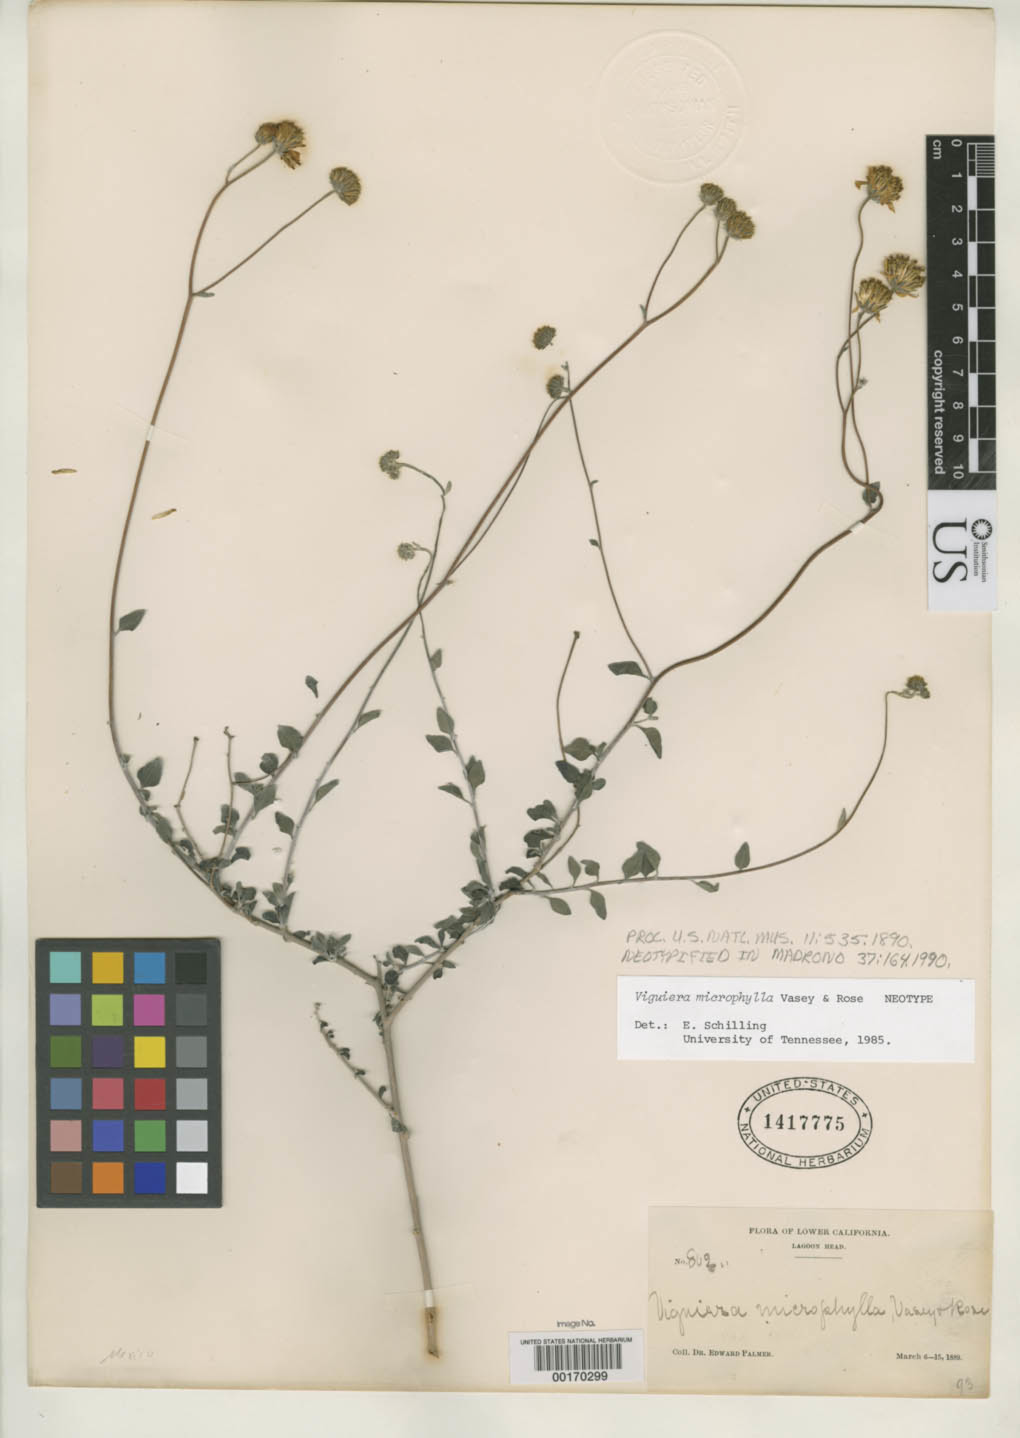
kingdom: Plantae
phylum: Tracheophyta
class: Magnoliopsida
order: Asterales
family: Asteraceae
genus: Viguiera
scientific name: Viguiera microphylla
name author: Vasey & Rose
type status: Neotype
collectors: E. Palmer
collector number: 802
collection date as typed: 06 Mar 1889 to 15 Mar 1889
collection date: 1889-03-06/1889-03-15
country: Mexico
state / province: Baja California Norte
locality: Lagoon Head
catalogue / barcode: US 1417775